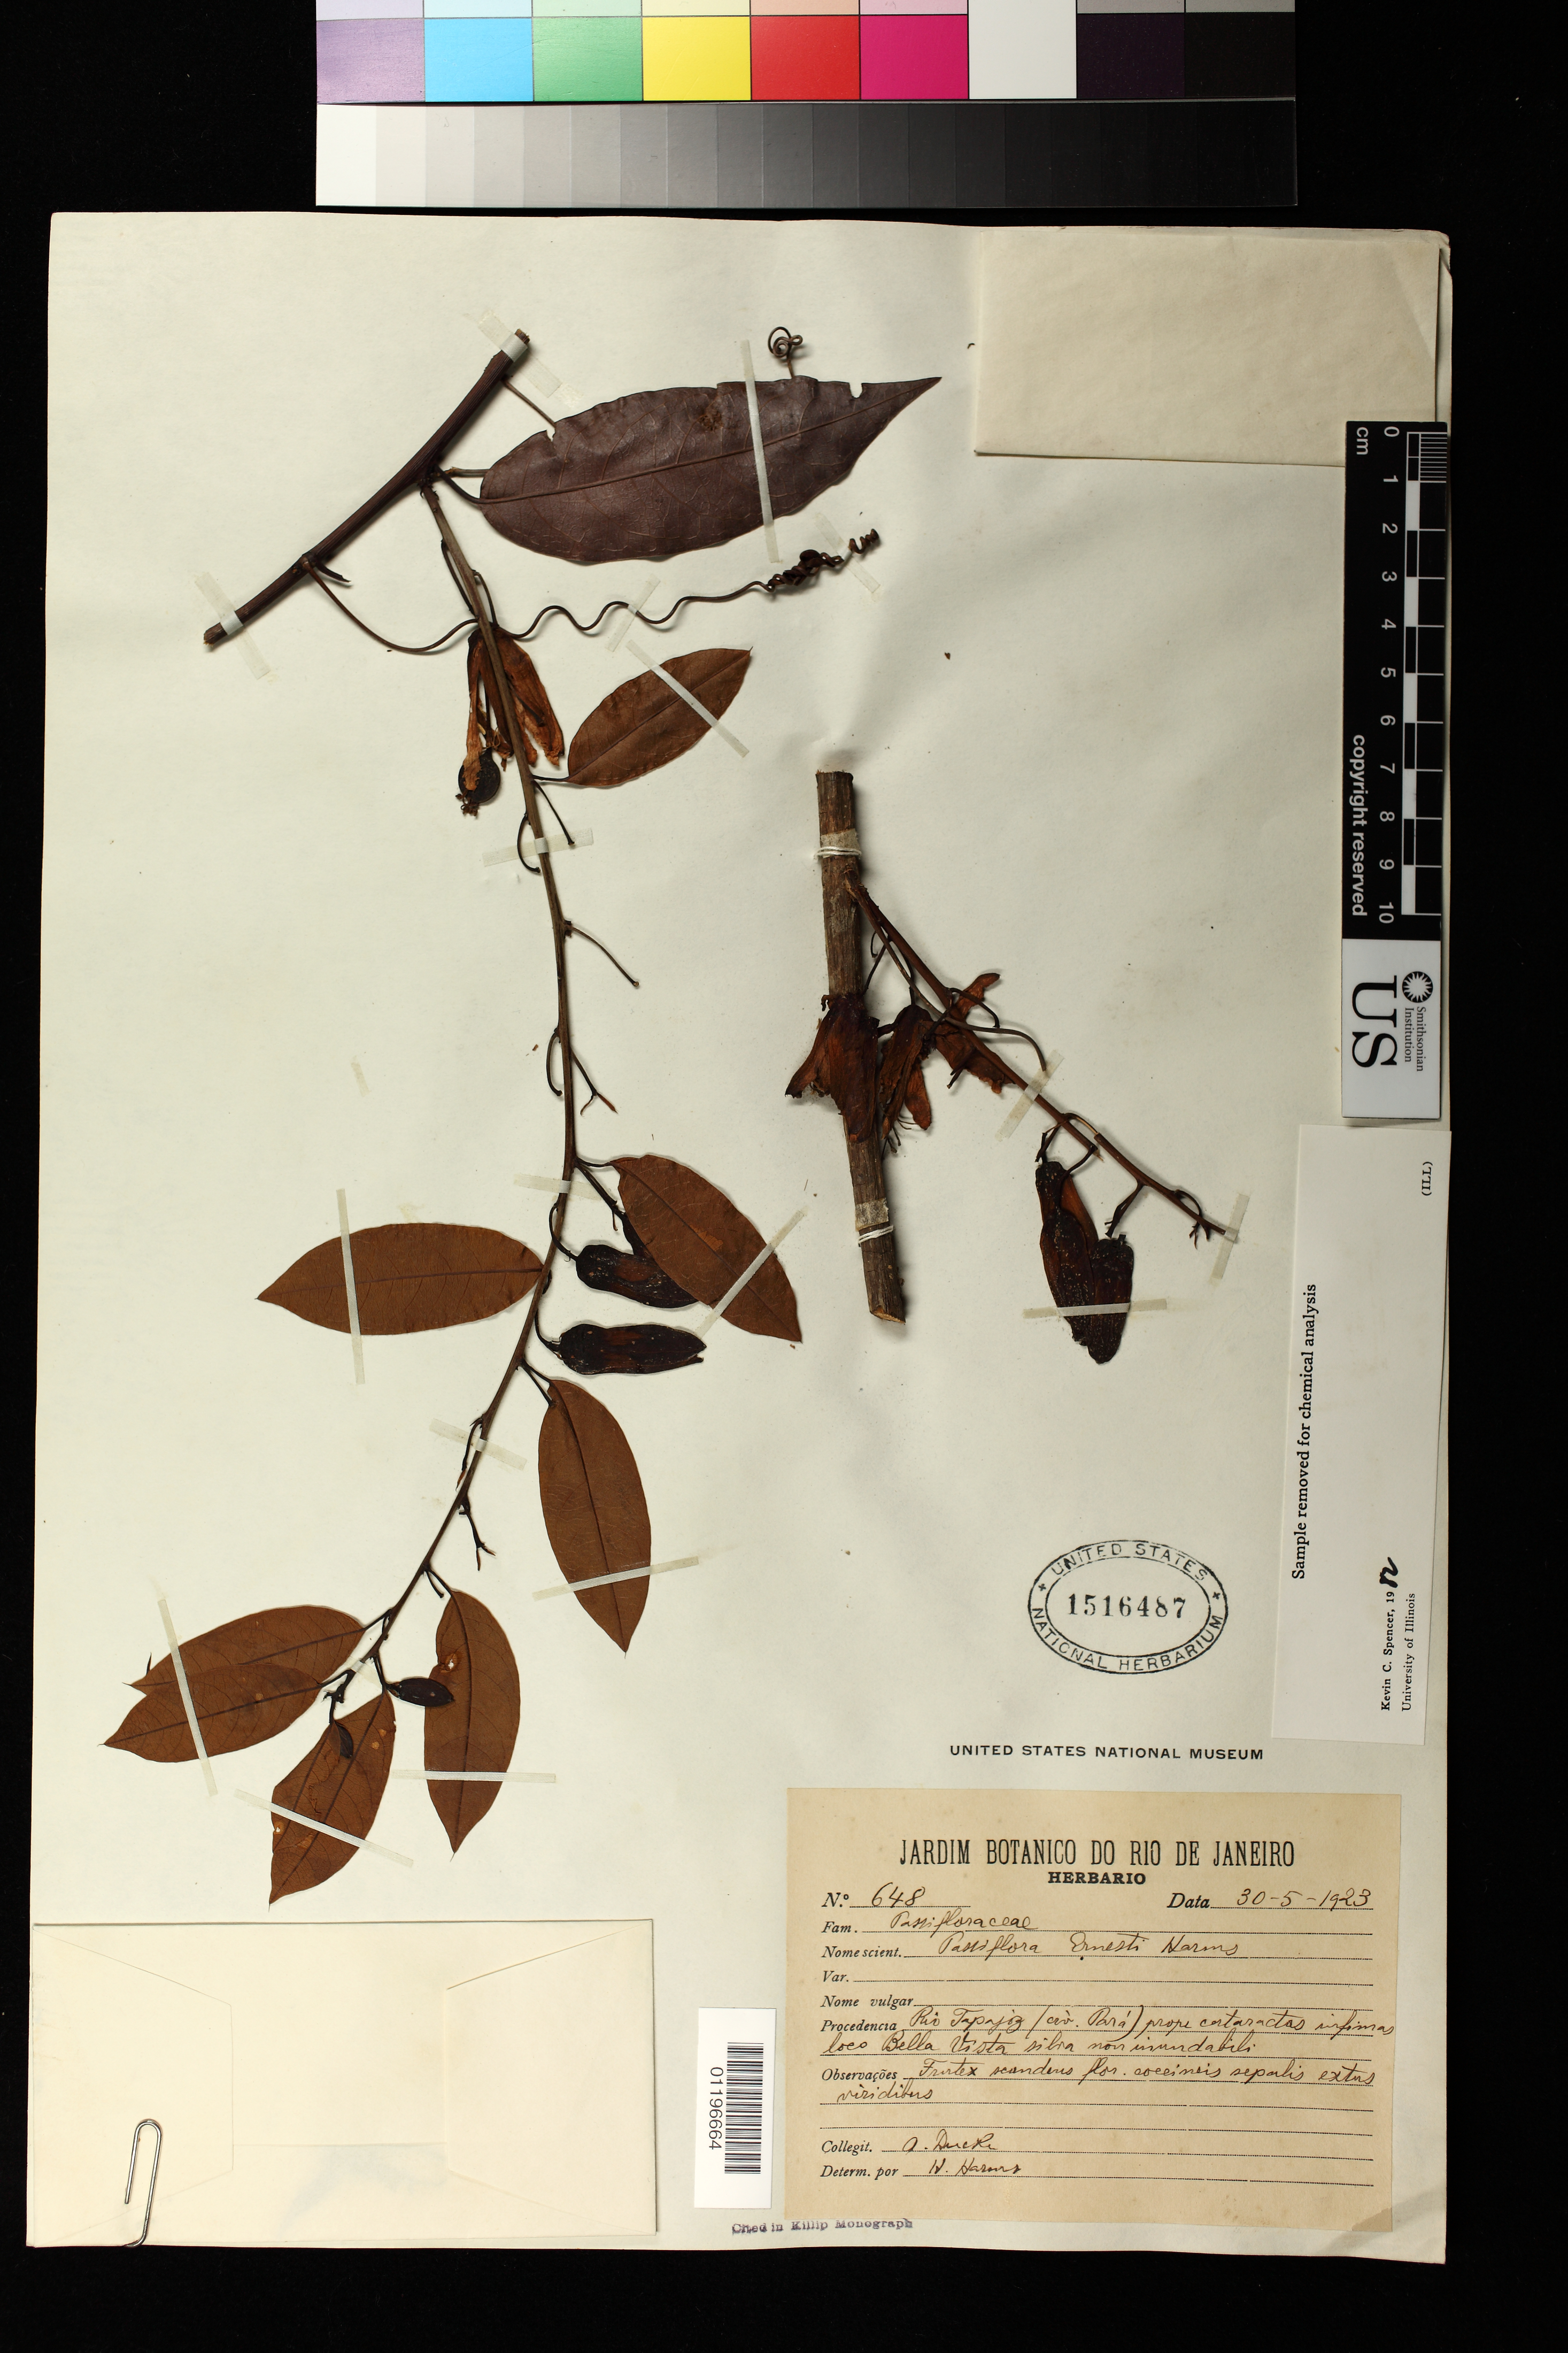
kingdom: Plantae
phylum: Tracheophyta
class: Magnoliopsida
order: Malpighiales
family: Passifloraceae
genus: Passiflora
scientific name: Passiflora ernestii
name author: Harms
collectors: A. Ducke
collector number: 648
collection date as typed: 30 May 1923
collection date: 1923-05-30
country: Brazil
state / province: Pará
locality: Rio Tapajoz prope cataracts informas loco Bella Vista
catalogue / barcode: US 1516487